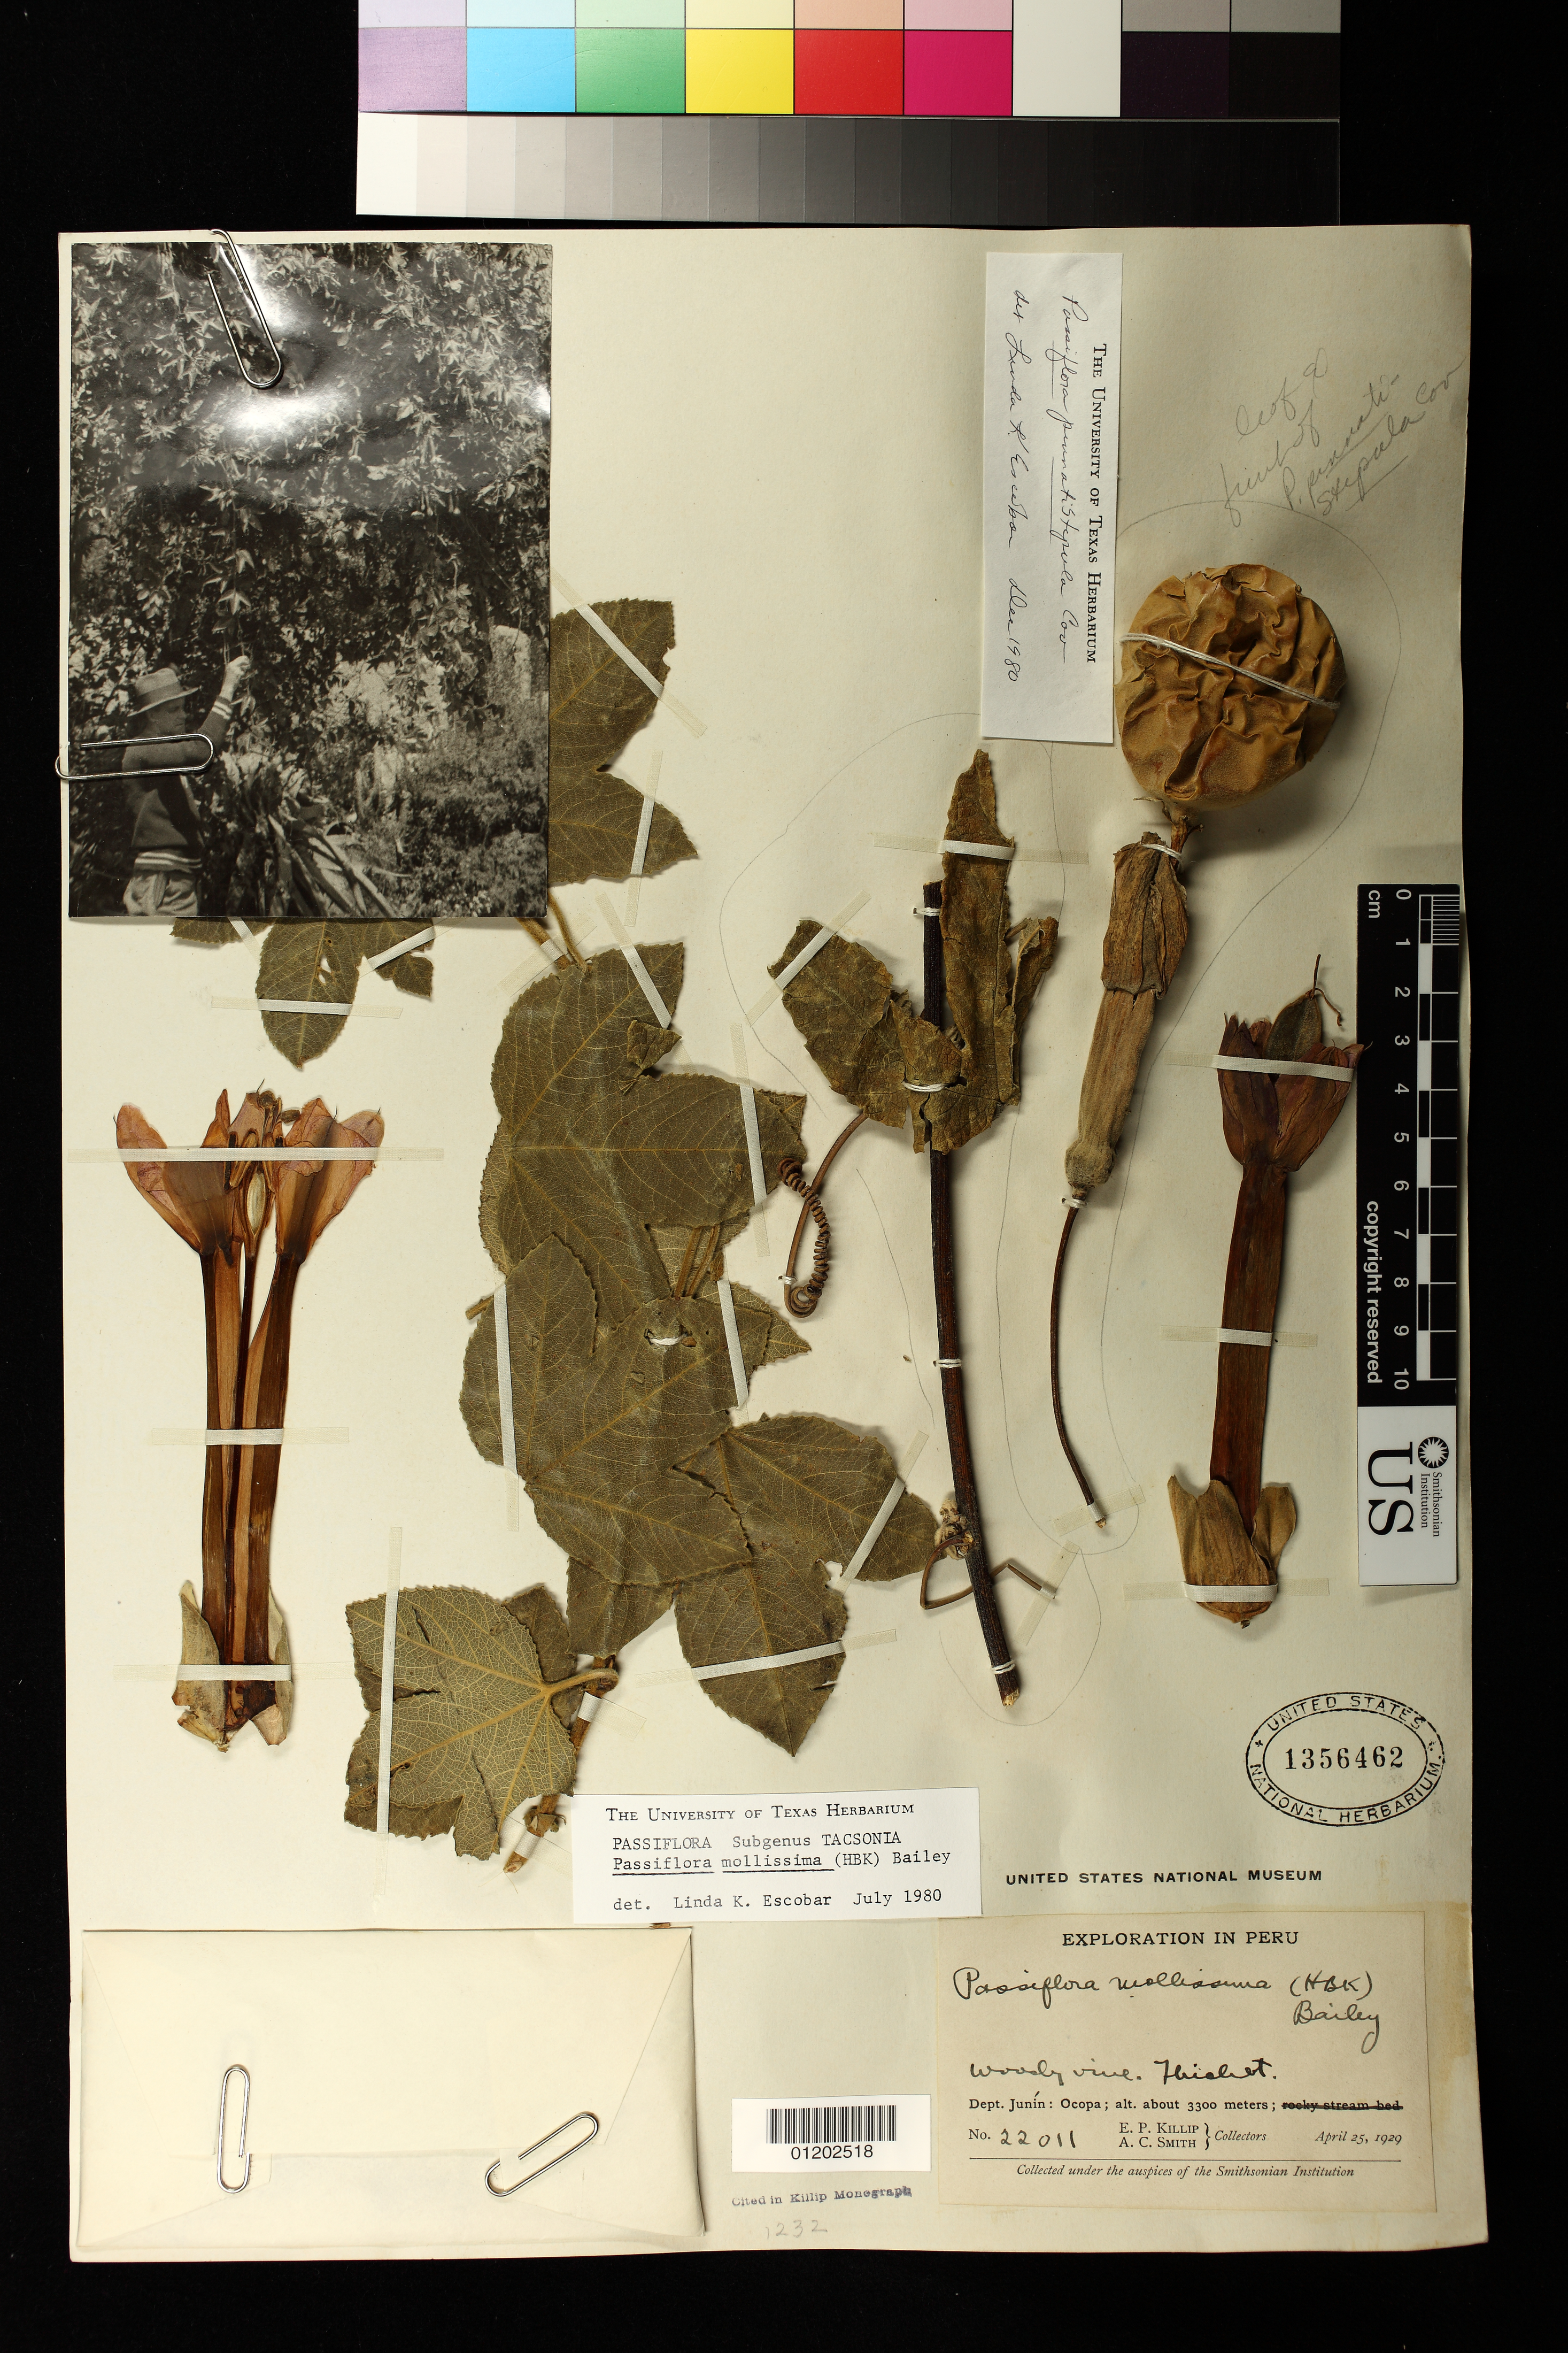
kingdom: Plantae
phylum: Tracheophyta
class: Magnoliopsida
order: Malpighiales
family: Passifloraceae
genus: Passiflora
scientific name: Passiflora mollissima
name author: (Kunth) L.H. Bailey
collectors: E. P. Killip & A. C. Smith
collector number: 22011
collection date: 1929-04-25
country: Peru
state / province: Junín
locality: Ocopa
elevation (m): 3300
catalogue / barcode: US 1356462